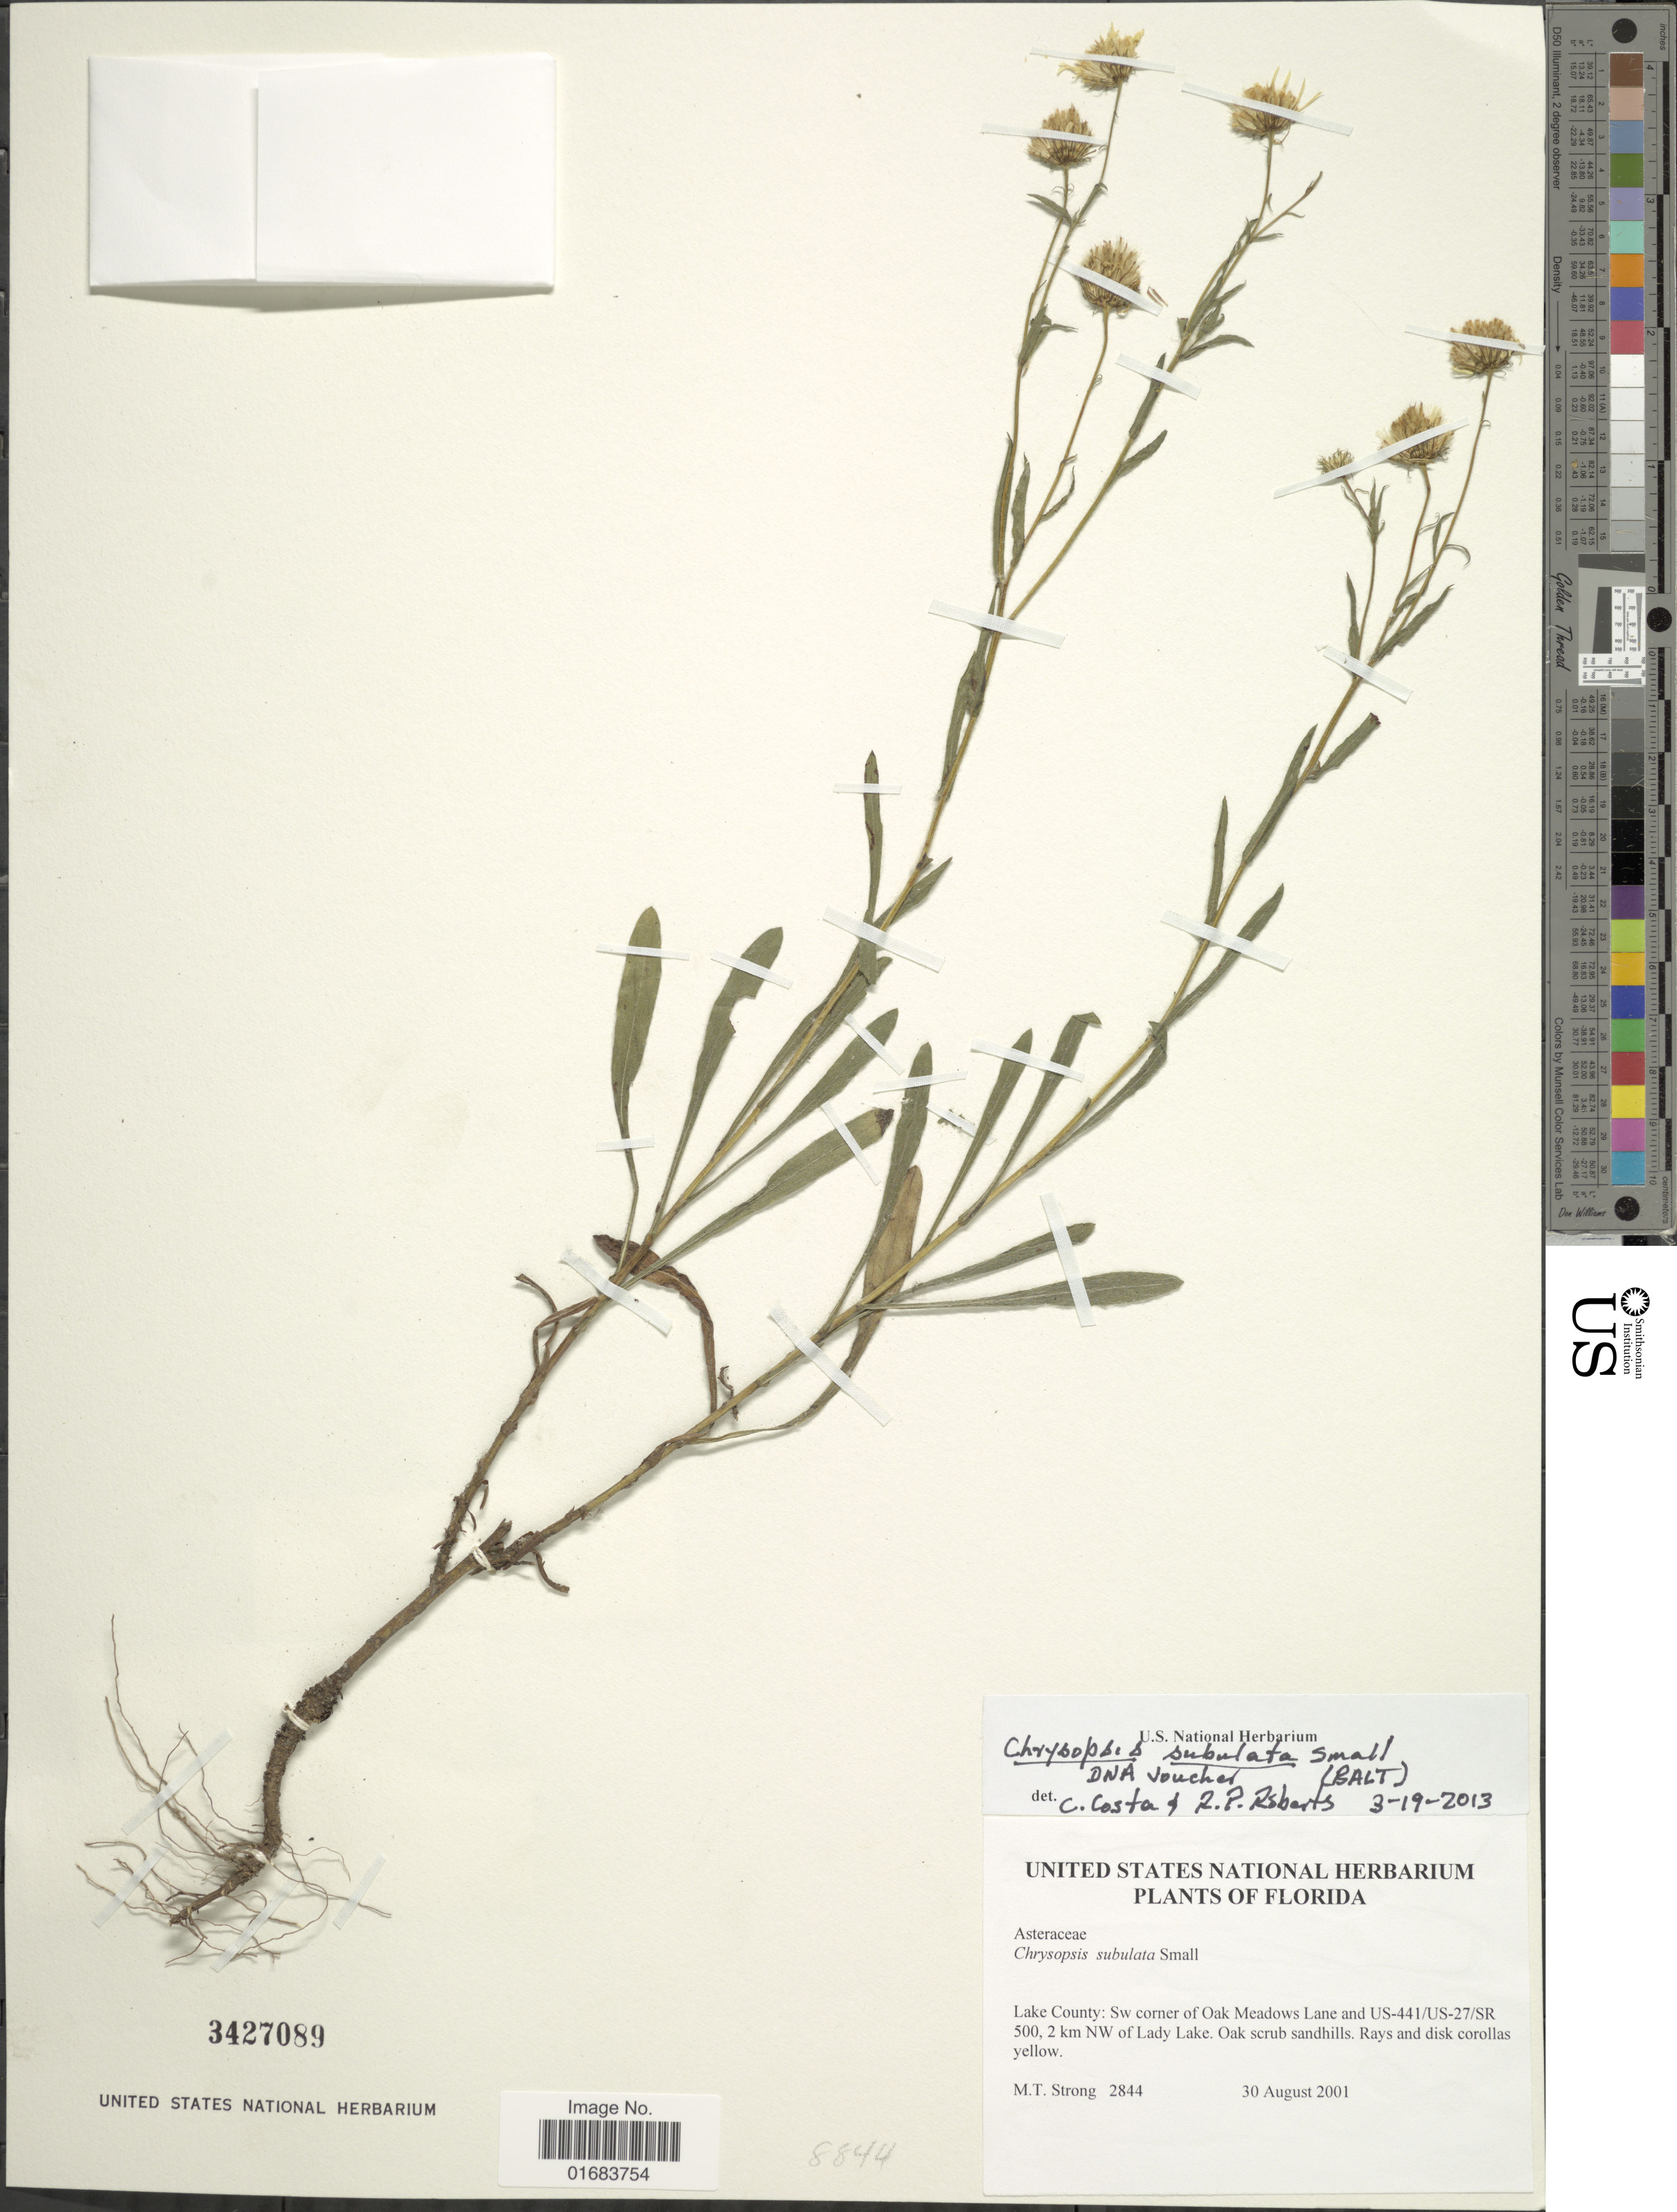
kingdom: Plantae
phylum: Tracheophyta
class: Magnoliopsida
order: Asterales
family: Asteraceae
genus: Chrysopsis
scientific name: Chrysopsis subulata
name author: Small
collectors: M. T. Strong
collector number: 2844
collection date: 2001-08-30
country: United States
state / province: Florida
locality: Lake County: S2qw corner of Oak Meadows Lane and US-441/US-27/SR 500, 2 km NW of Lady Lake.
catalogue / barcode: US 3427089